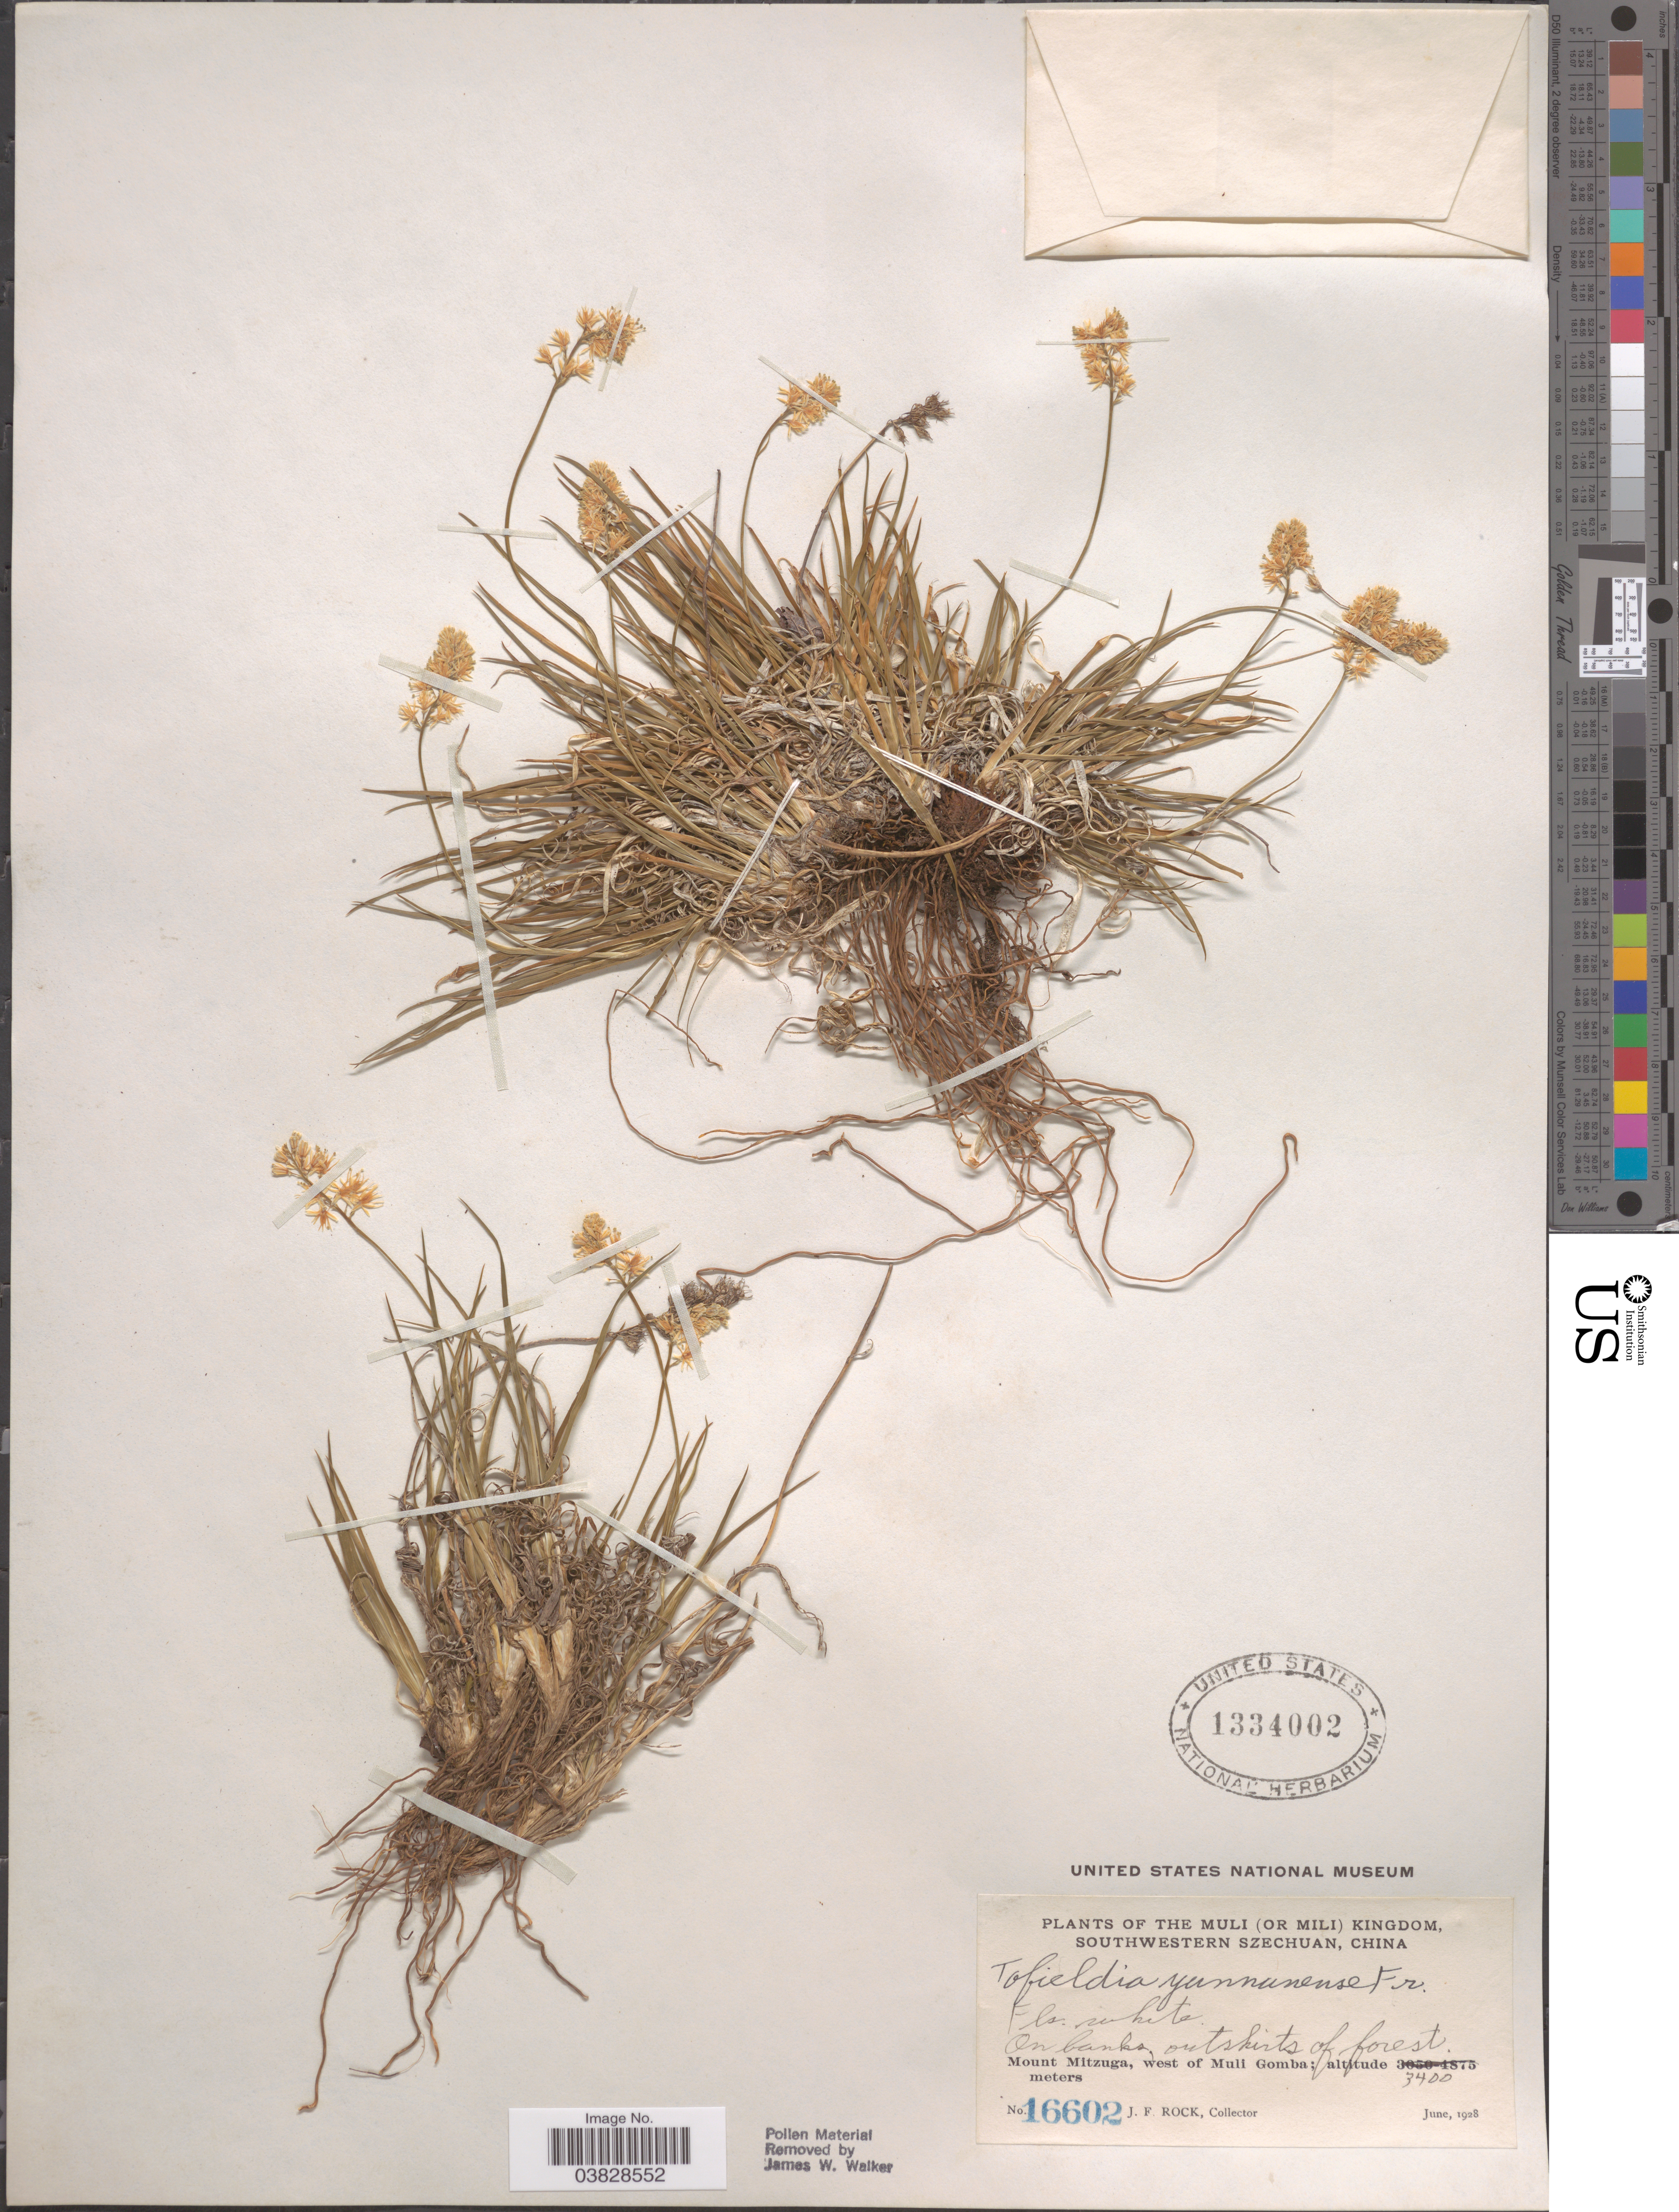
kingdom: Plantae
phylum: Tracheophyta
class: Liliopsida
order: Alismatales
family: Tofieldiaceae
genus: Tofieldia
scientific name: Tofieldia yunnanensis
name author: Franch.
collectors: J. Rock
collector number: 16602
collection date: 1928-06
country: China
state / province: Sichuan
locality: The Muli (or Mili) Kingdom, Southwestern Szechuan. Mount Mitzuga, west of Muli Gomba.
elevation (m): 3400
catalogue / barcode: US 1334002